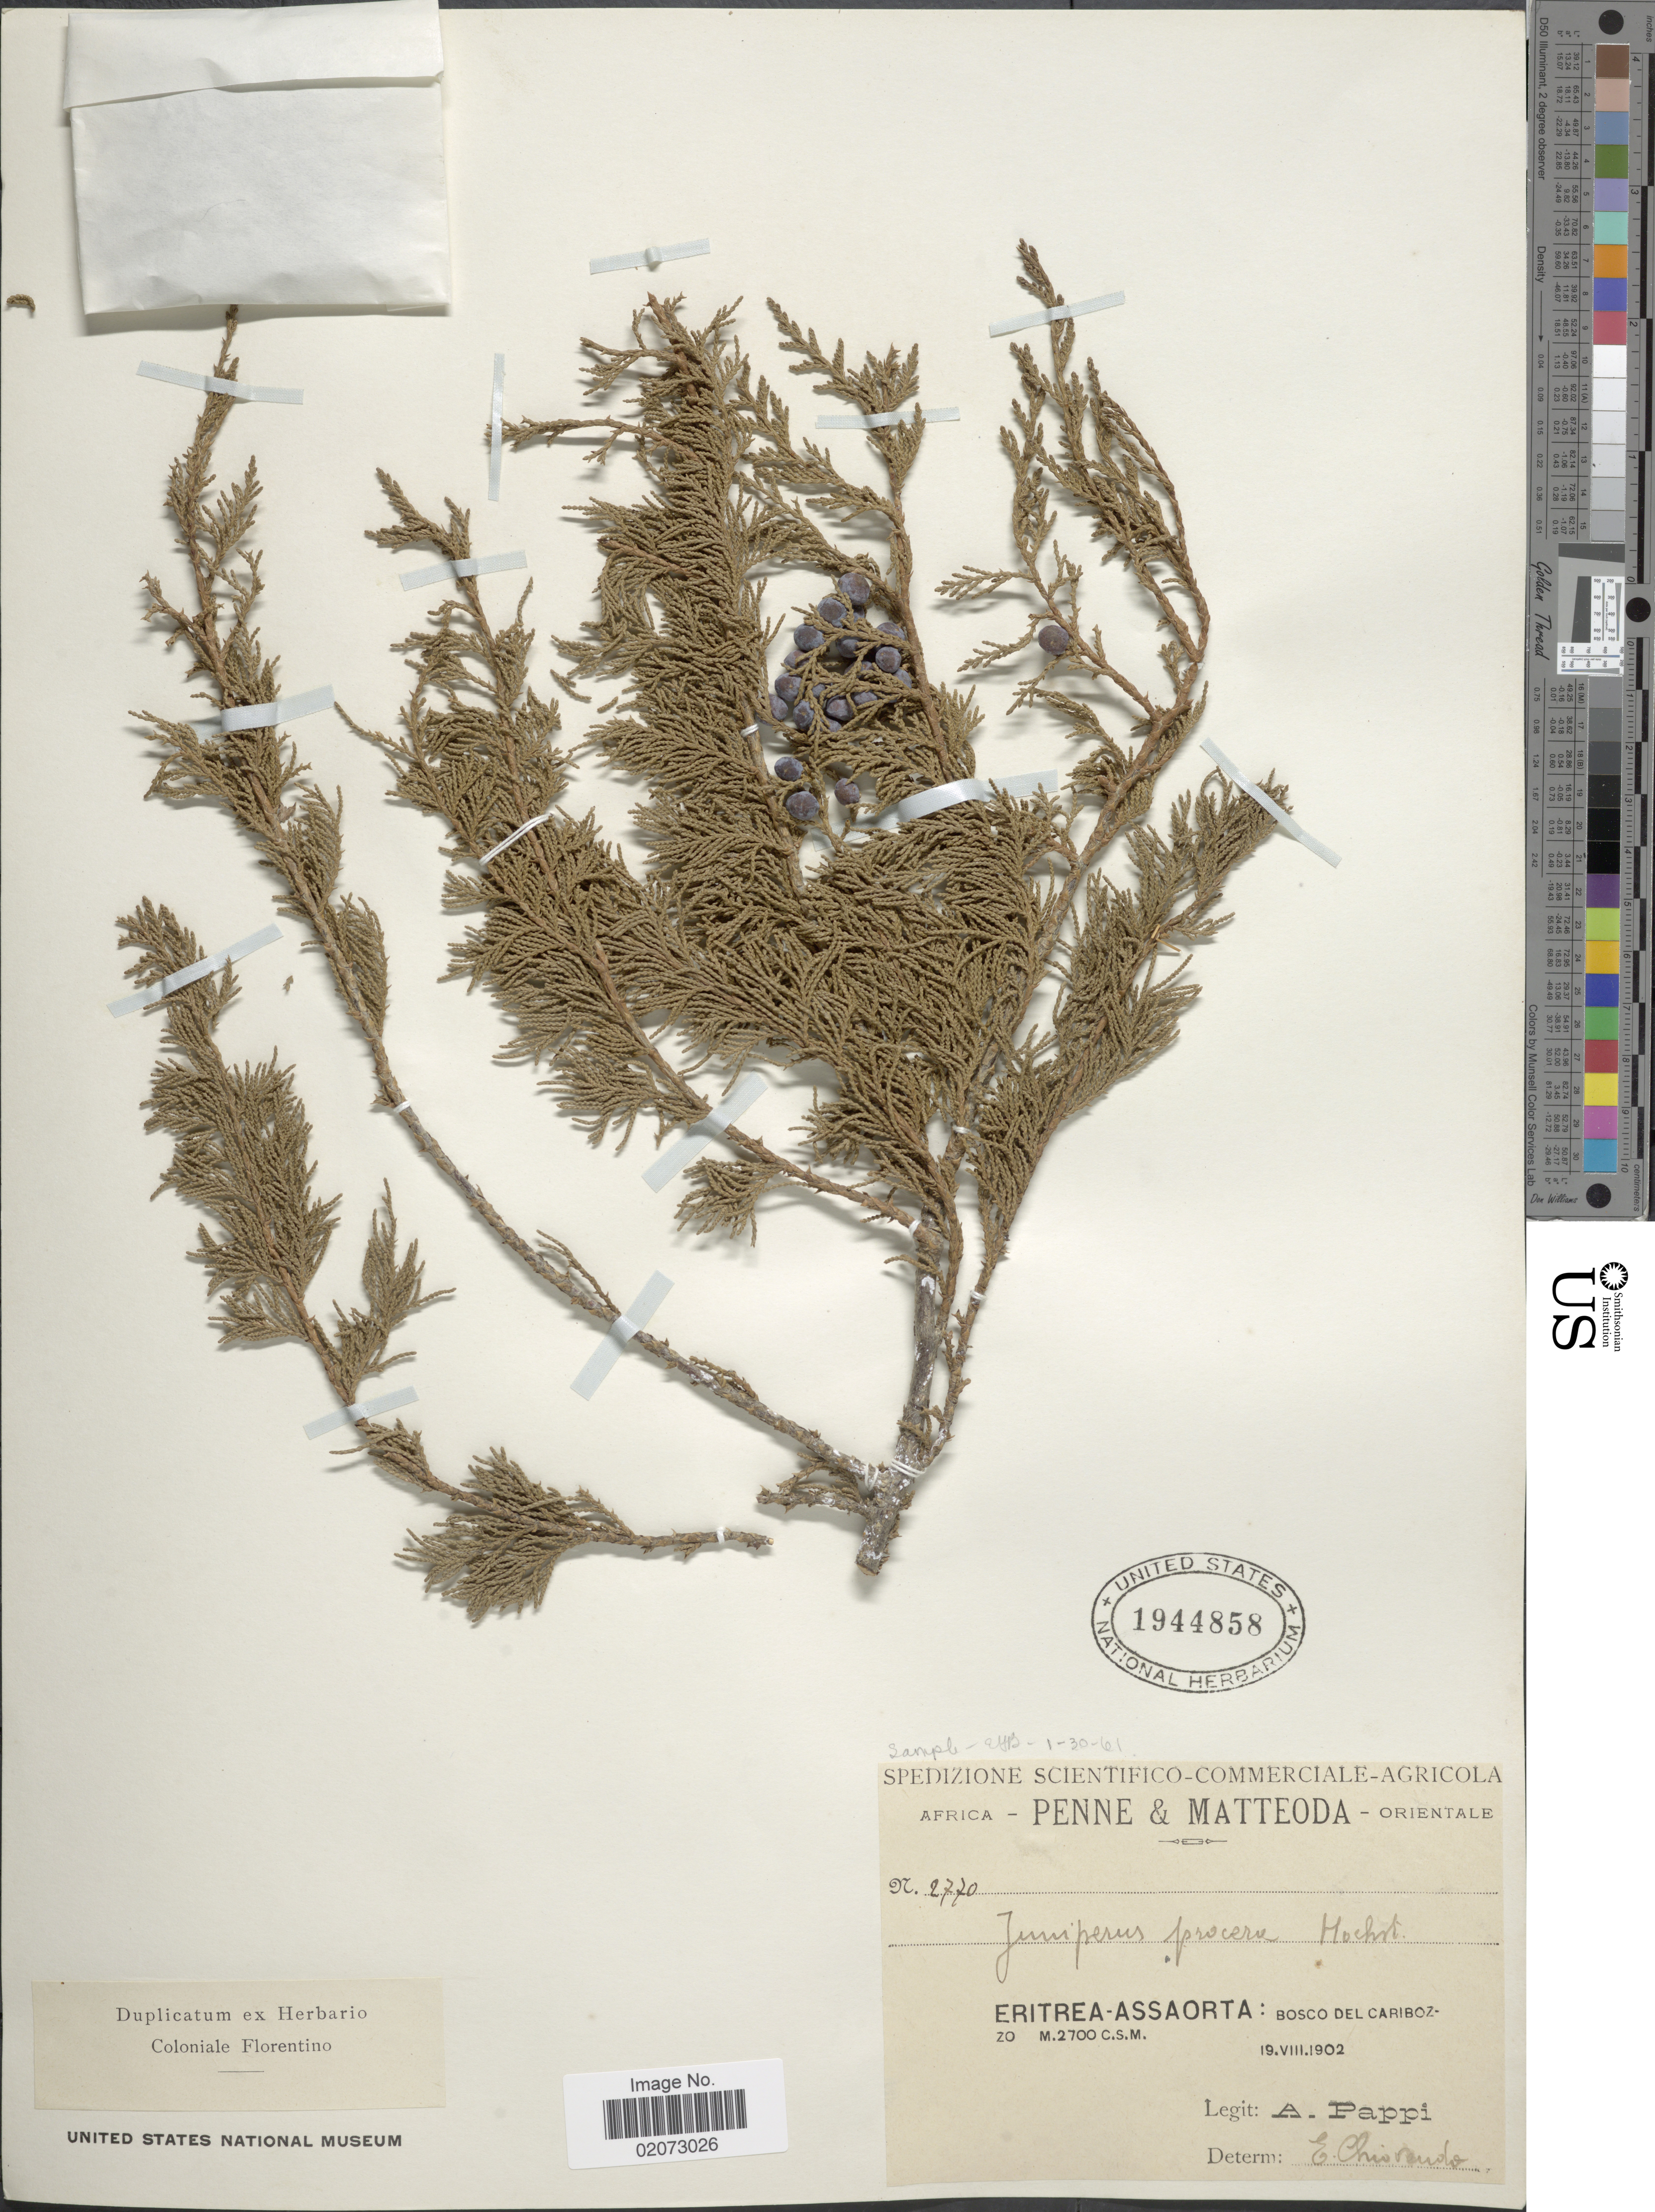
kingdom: Plantae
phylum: Tracheophyta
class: Pinopsida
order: Pinales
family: Cupressaceae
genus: Juniperus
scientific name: Juniperus procera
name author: Hochst. ex Endl.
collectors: A. Pappi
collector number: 2770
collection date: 1902-08-19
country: Eritrea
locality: Africa-Penne & Matteoda - orientale, Eritea-assaorta: Bosco del Caribozzo.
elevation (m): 2700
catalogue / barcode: US 1944858